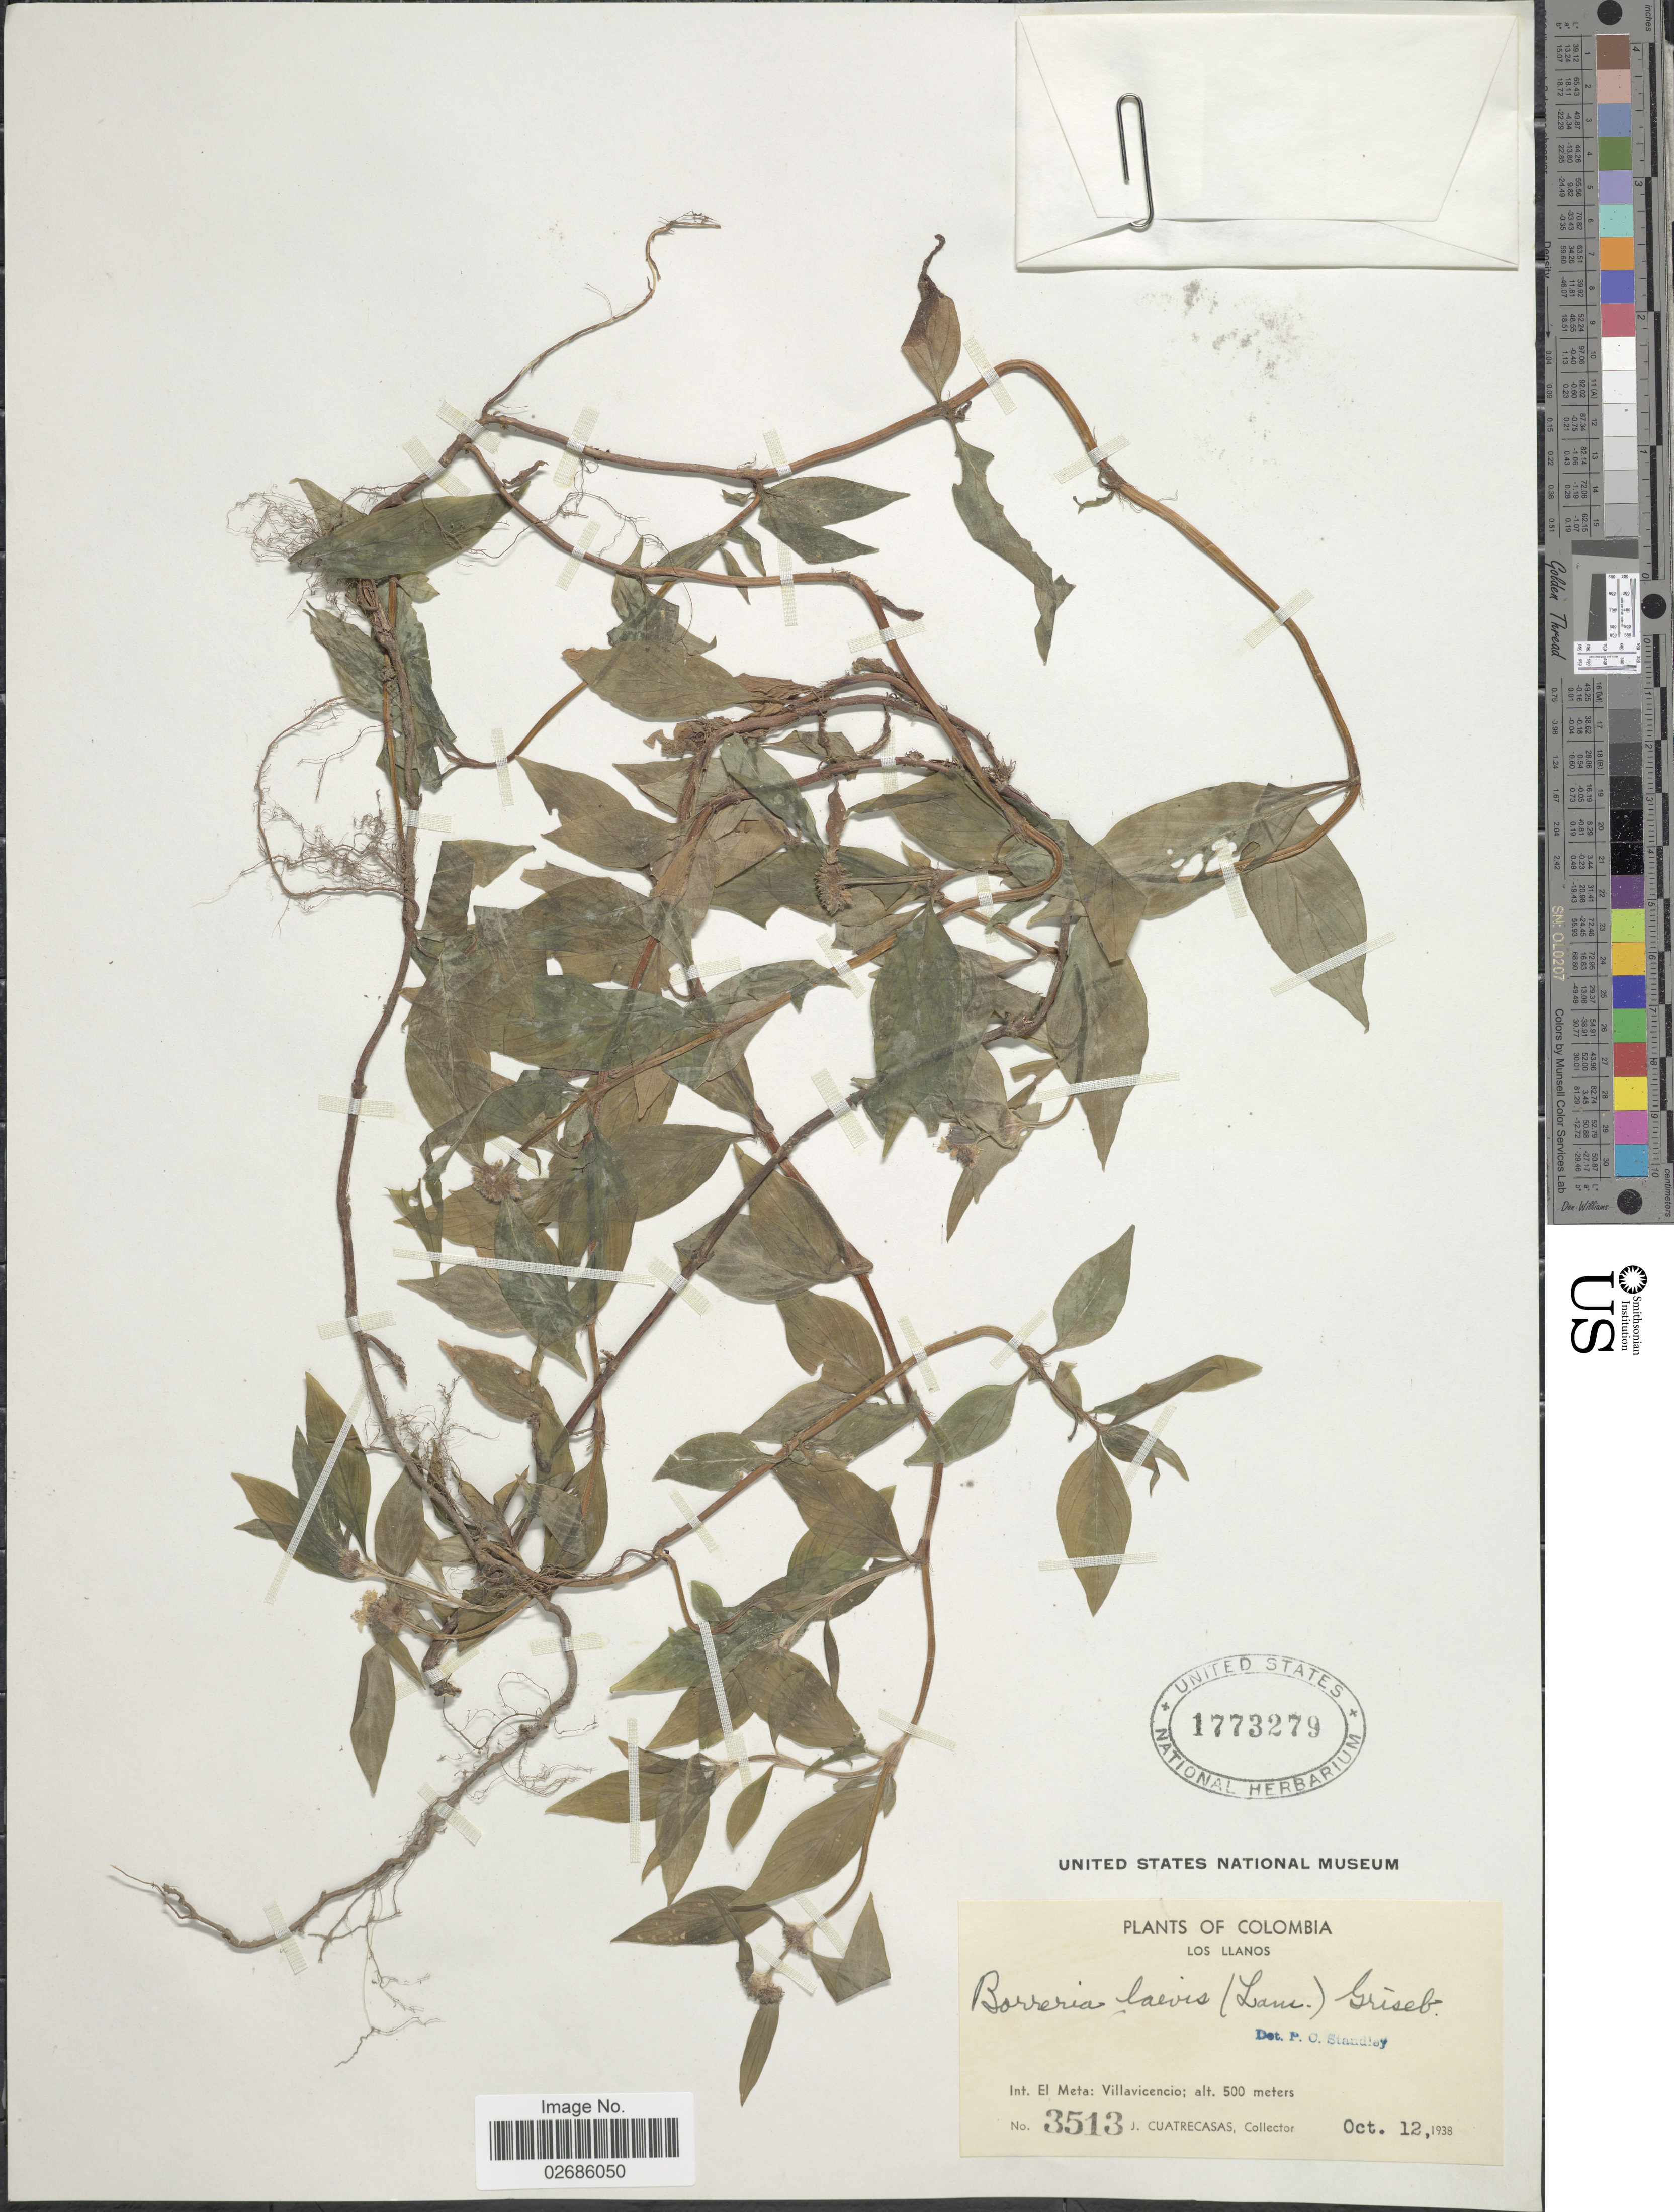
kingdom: Plantae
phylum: Tracheophyta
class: Magnoliopsida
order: Gentianales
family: Rubiaceae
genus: Borreria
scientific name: Borreria assurgens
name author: (Ruiz & Pav.) Griseb.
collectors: J. Cuatrecasas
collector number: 3513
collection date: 1938-10-12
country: Colombia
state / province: Meta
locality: Los Llanos. Int. El Meta: Villavicencio.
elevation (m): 500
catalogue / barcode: US 1773279